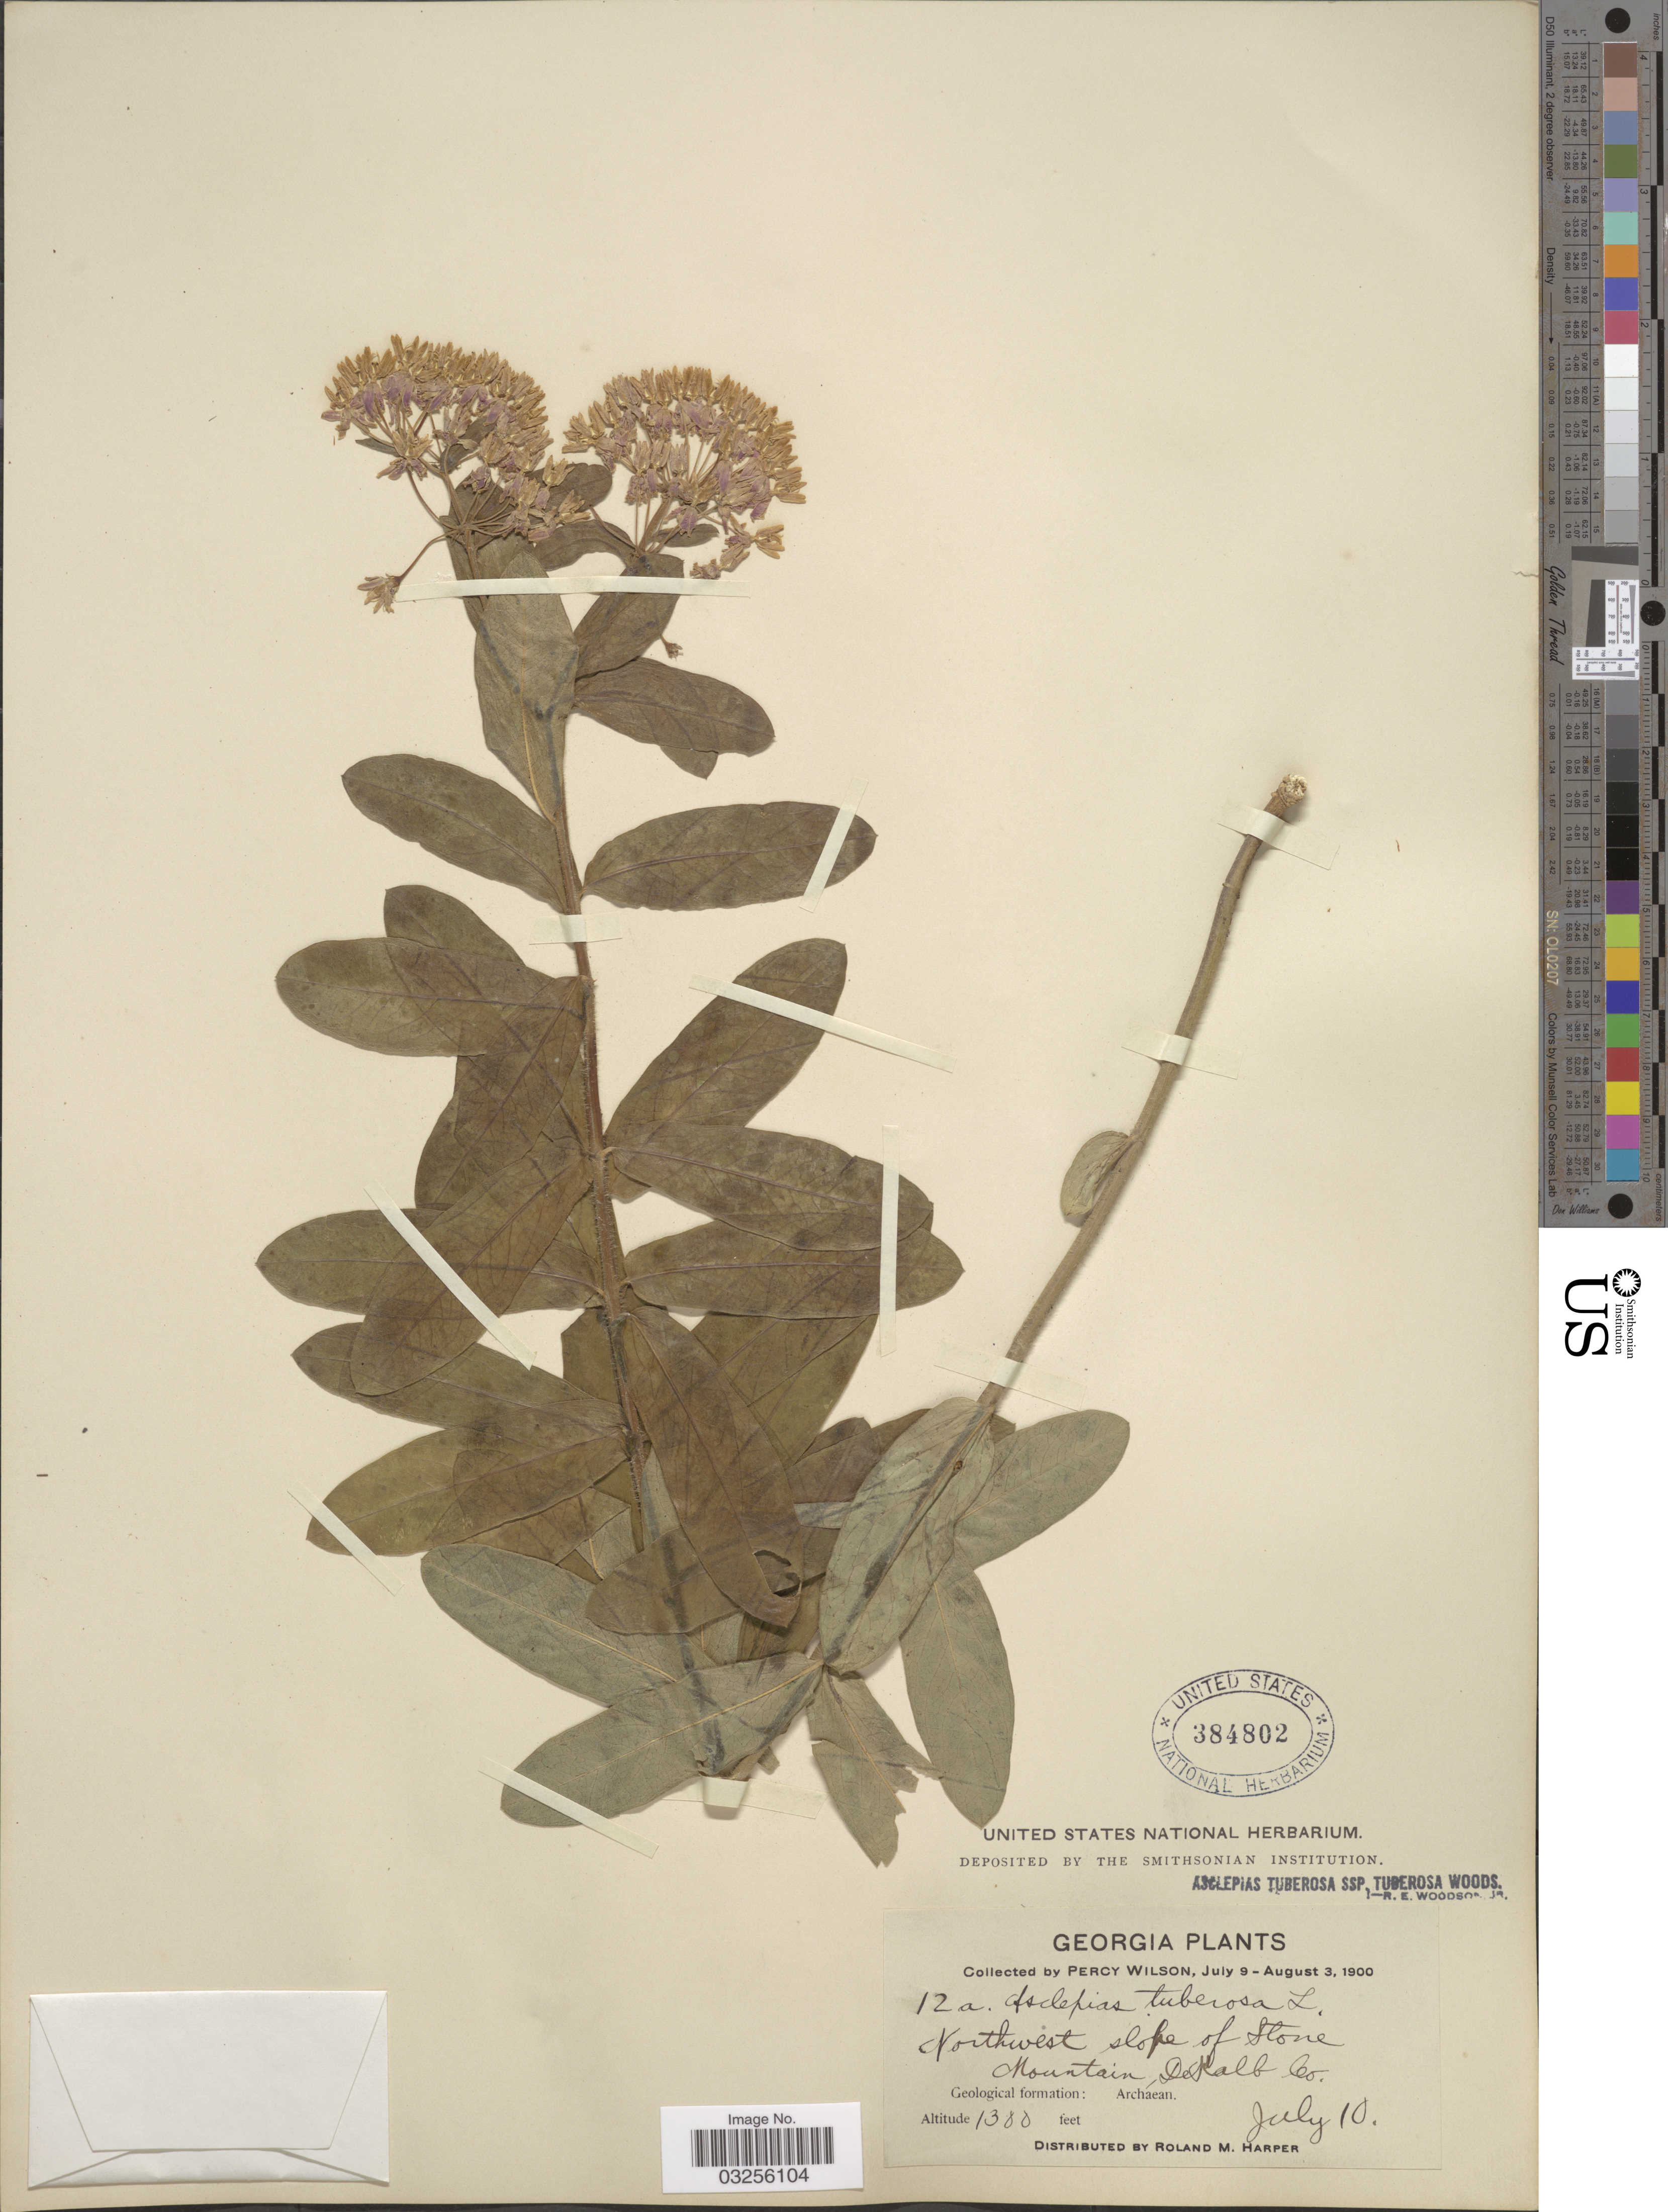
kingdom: Plantae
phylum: Tracheophyta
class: Magnoliopsida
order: Gentianales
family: Apocynaceae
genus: Asclepias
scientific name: Asclepias tuberosa subsp. tuberosa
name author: L.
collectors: P. Wilson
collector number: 12a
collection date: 1900-07-09/1900-08-03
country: United States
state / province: Georgia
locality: Northwest slope of Stone Mountain, DeKalb Co. Geological formation: Archáean.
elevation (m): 396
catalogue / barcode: US 384802